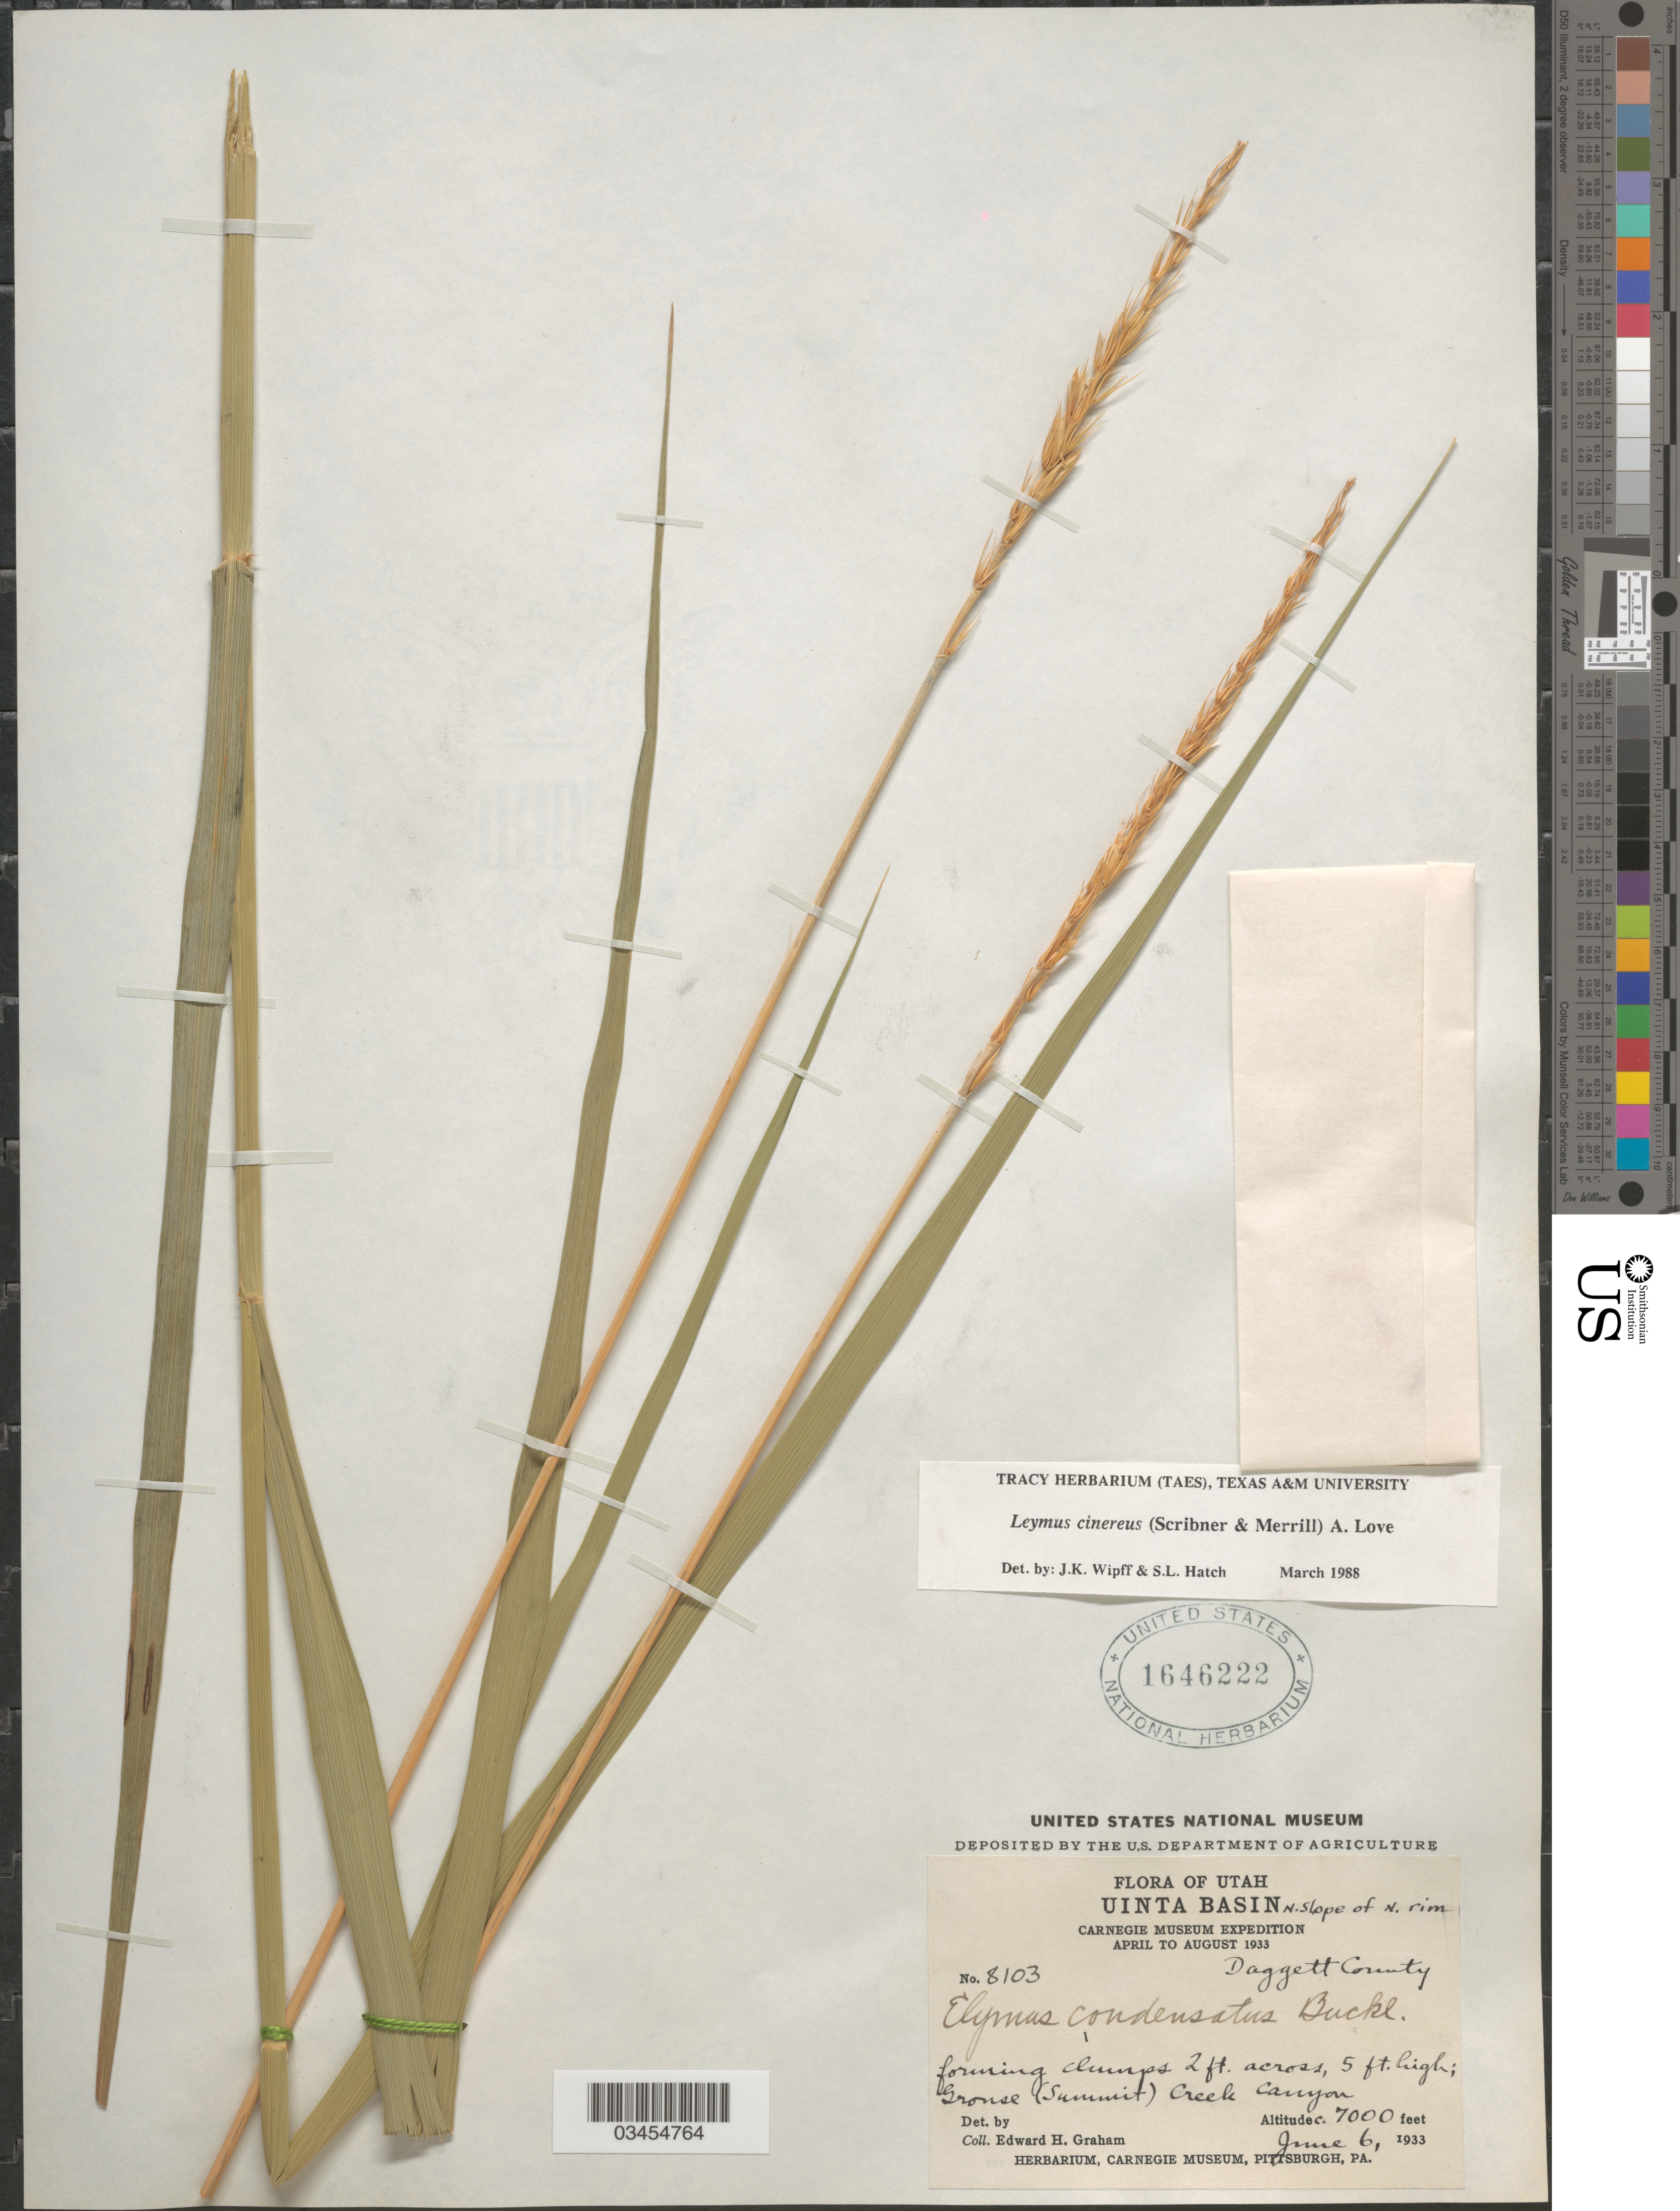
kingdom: Plantae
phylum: Tracheophyta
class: Liliopsida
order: Poales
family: Poaceae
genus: Leymus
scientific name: Leymus cinereus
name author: (Scribn. & Merr.) Á. Löve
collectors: E. H. Graham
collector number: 8103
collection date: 1933-06-06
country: United States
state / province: Utah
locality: Uinta Basin N. slope of N. rim. Carnegie Museum Expedition April to August 1933. Daggett County. Grouse (Summit) Creek Canyon.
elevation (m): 2134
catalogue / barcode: US 1646222